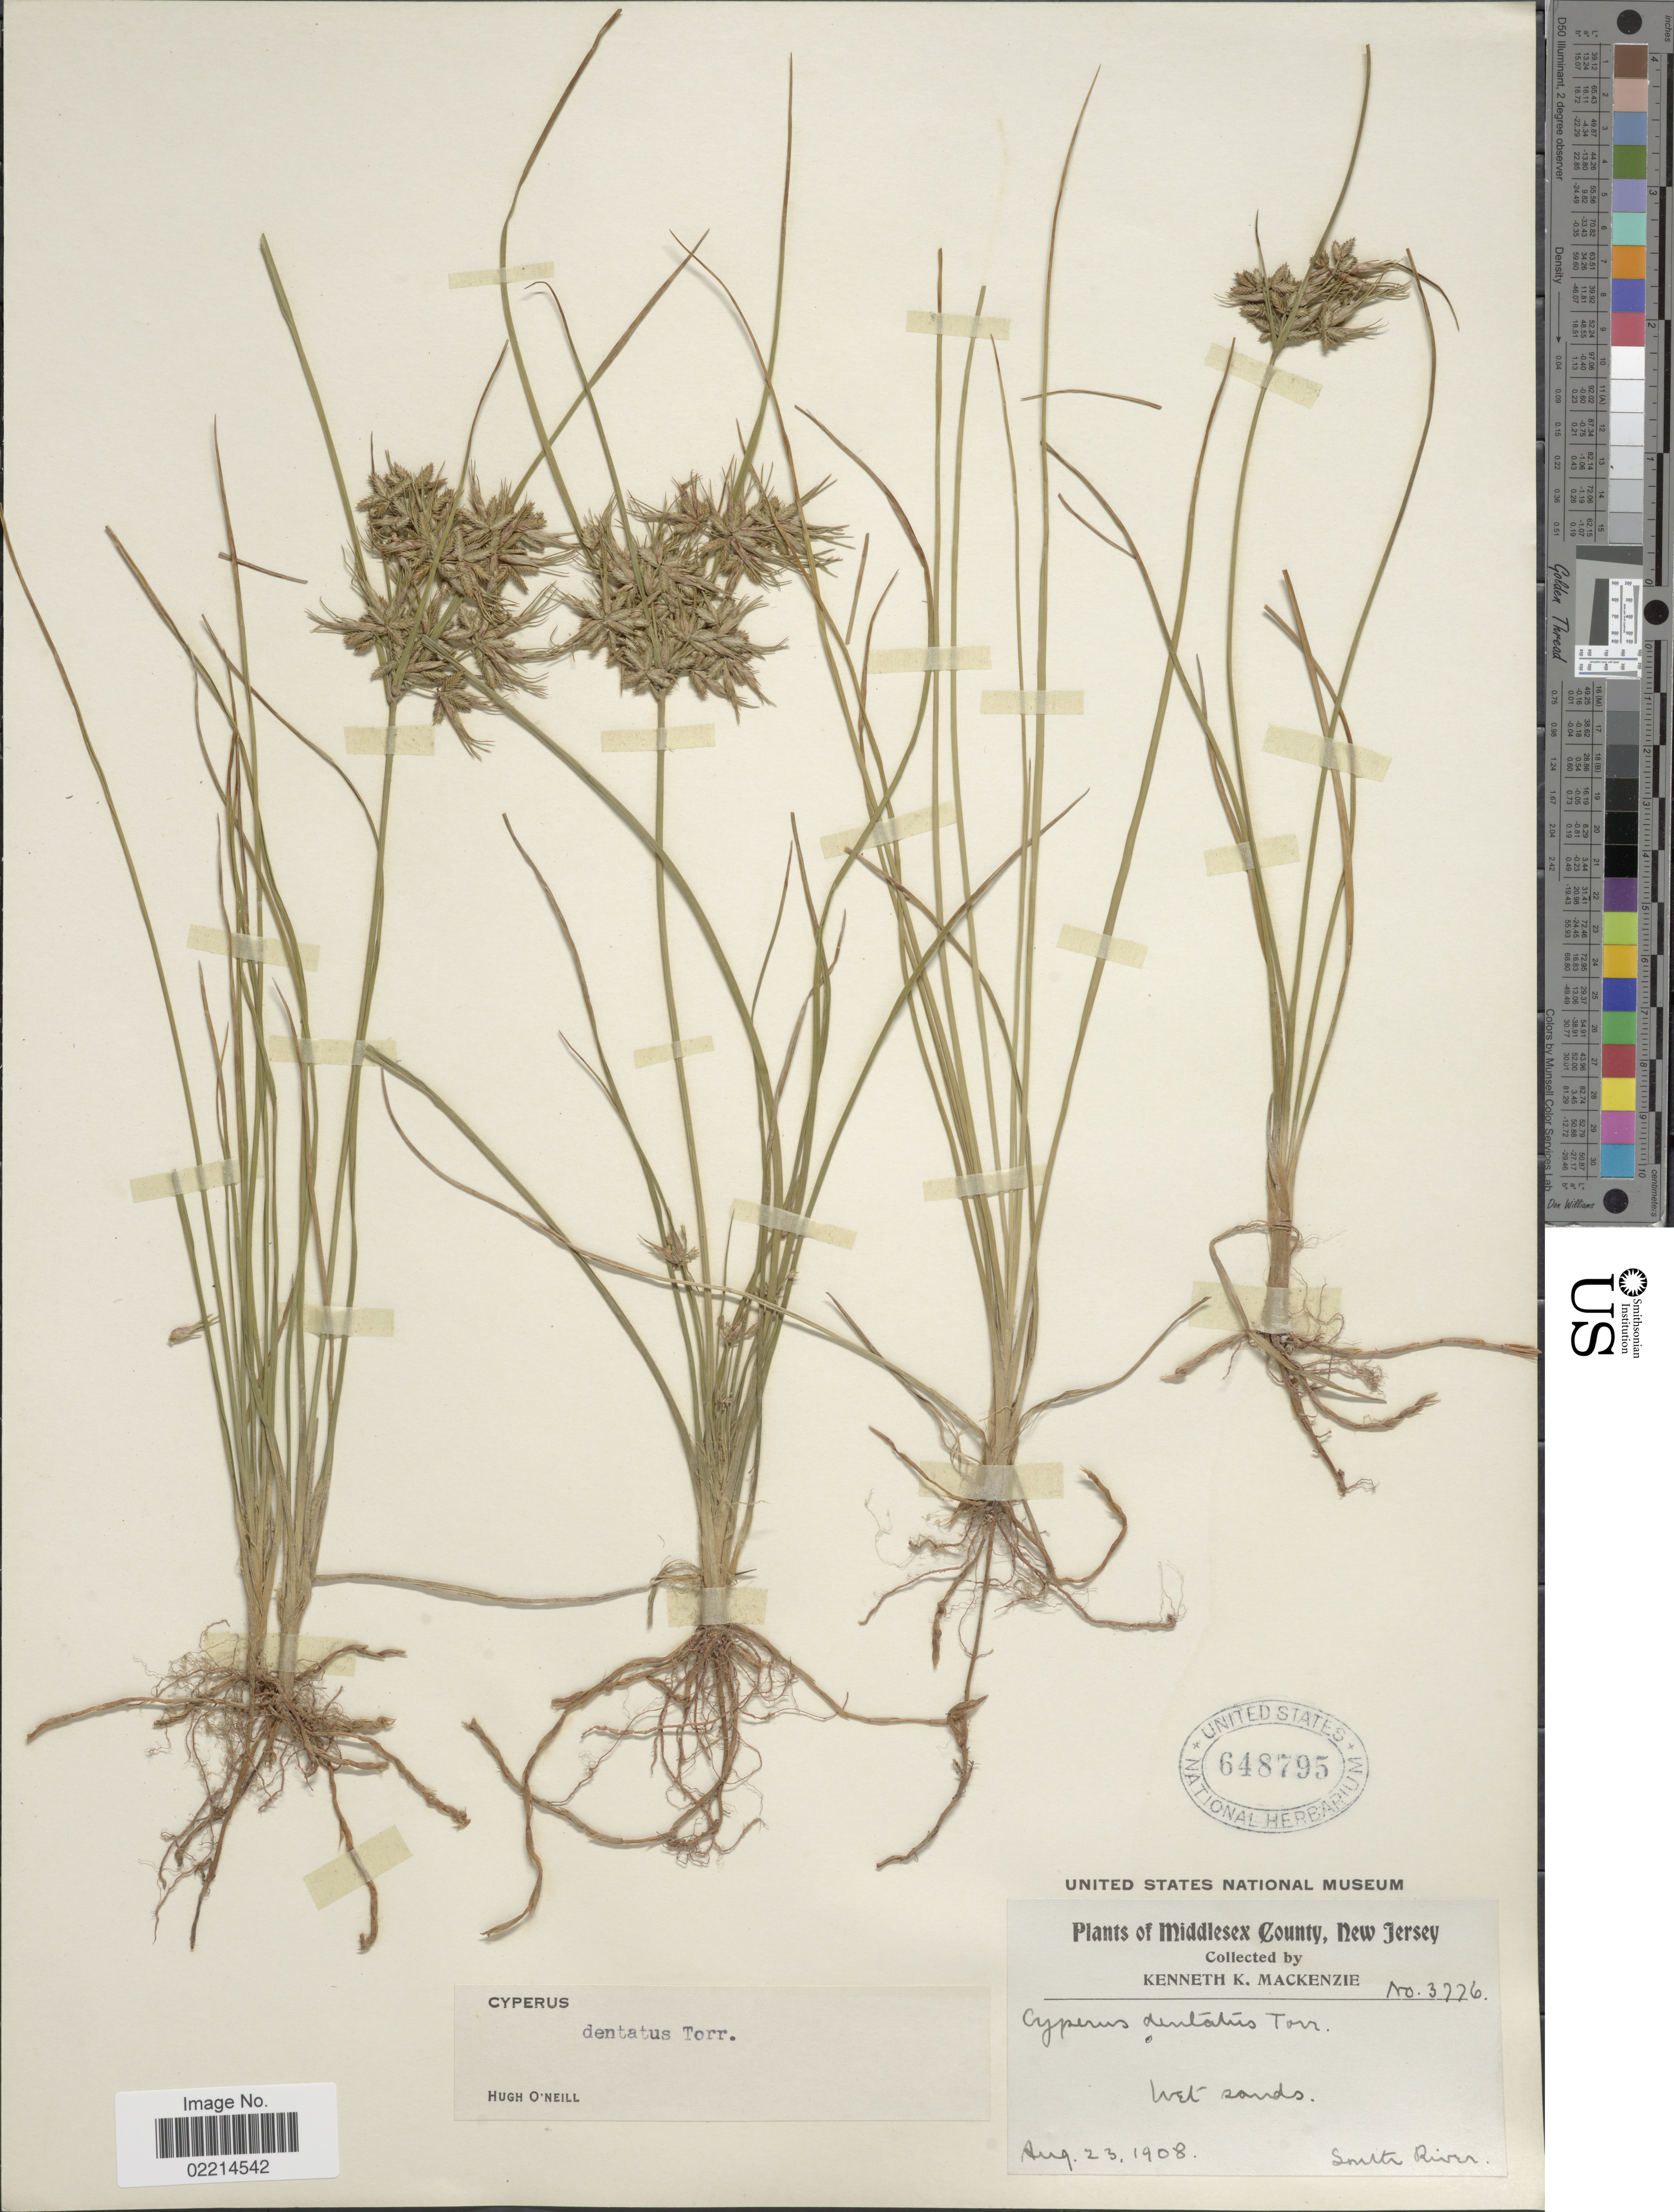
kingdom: Plantae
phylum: Tracheophyta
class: Liliopsida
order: Poales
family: Cyperaceae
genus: Cyperus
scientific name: Cyperus dentatus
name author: Torr.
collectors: K. K. Mackenzie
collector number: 3776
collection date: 1908-08-23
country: United States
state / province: New Jersey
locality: Middlesex County, wet sands, Smith River.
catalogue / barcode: US 648795